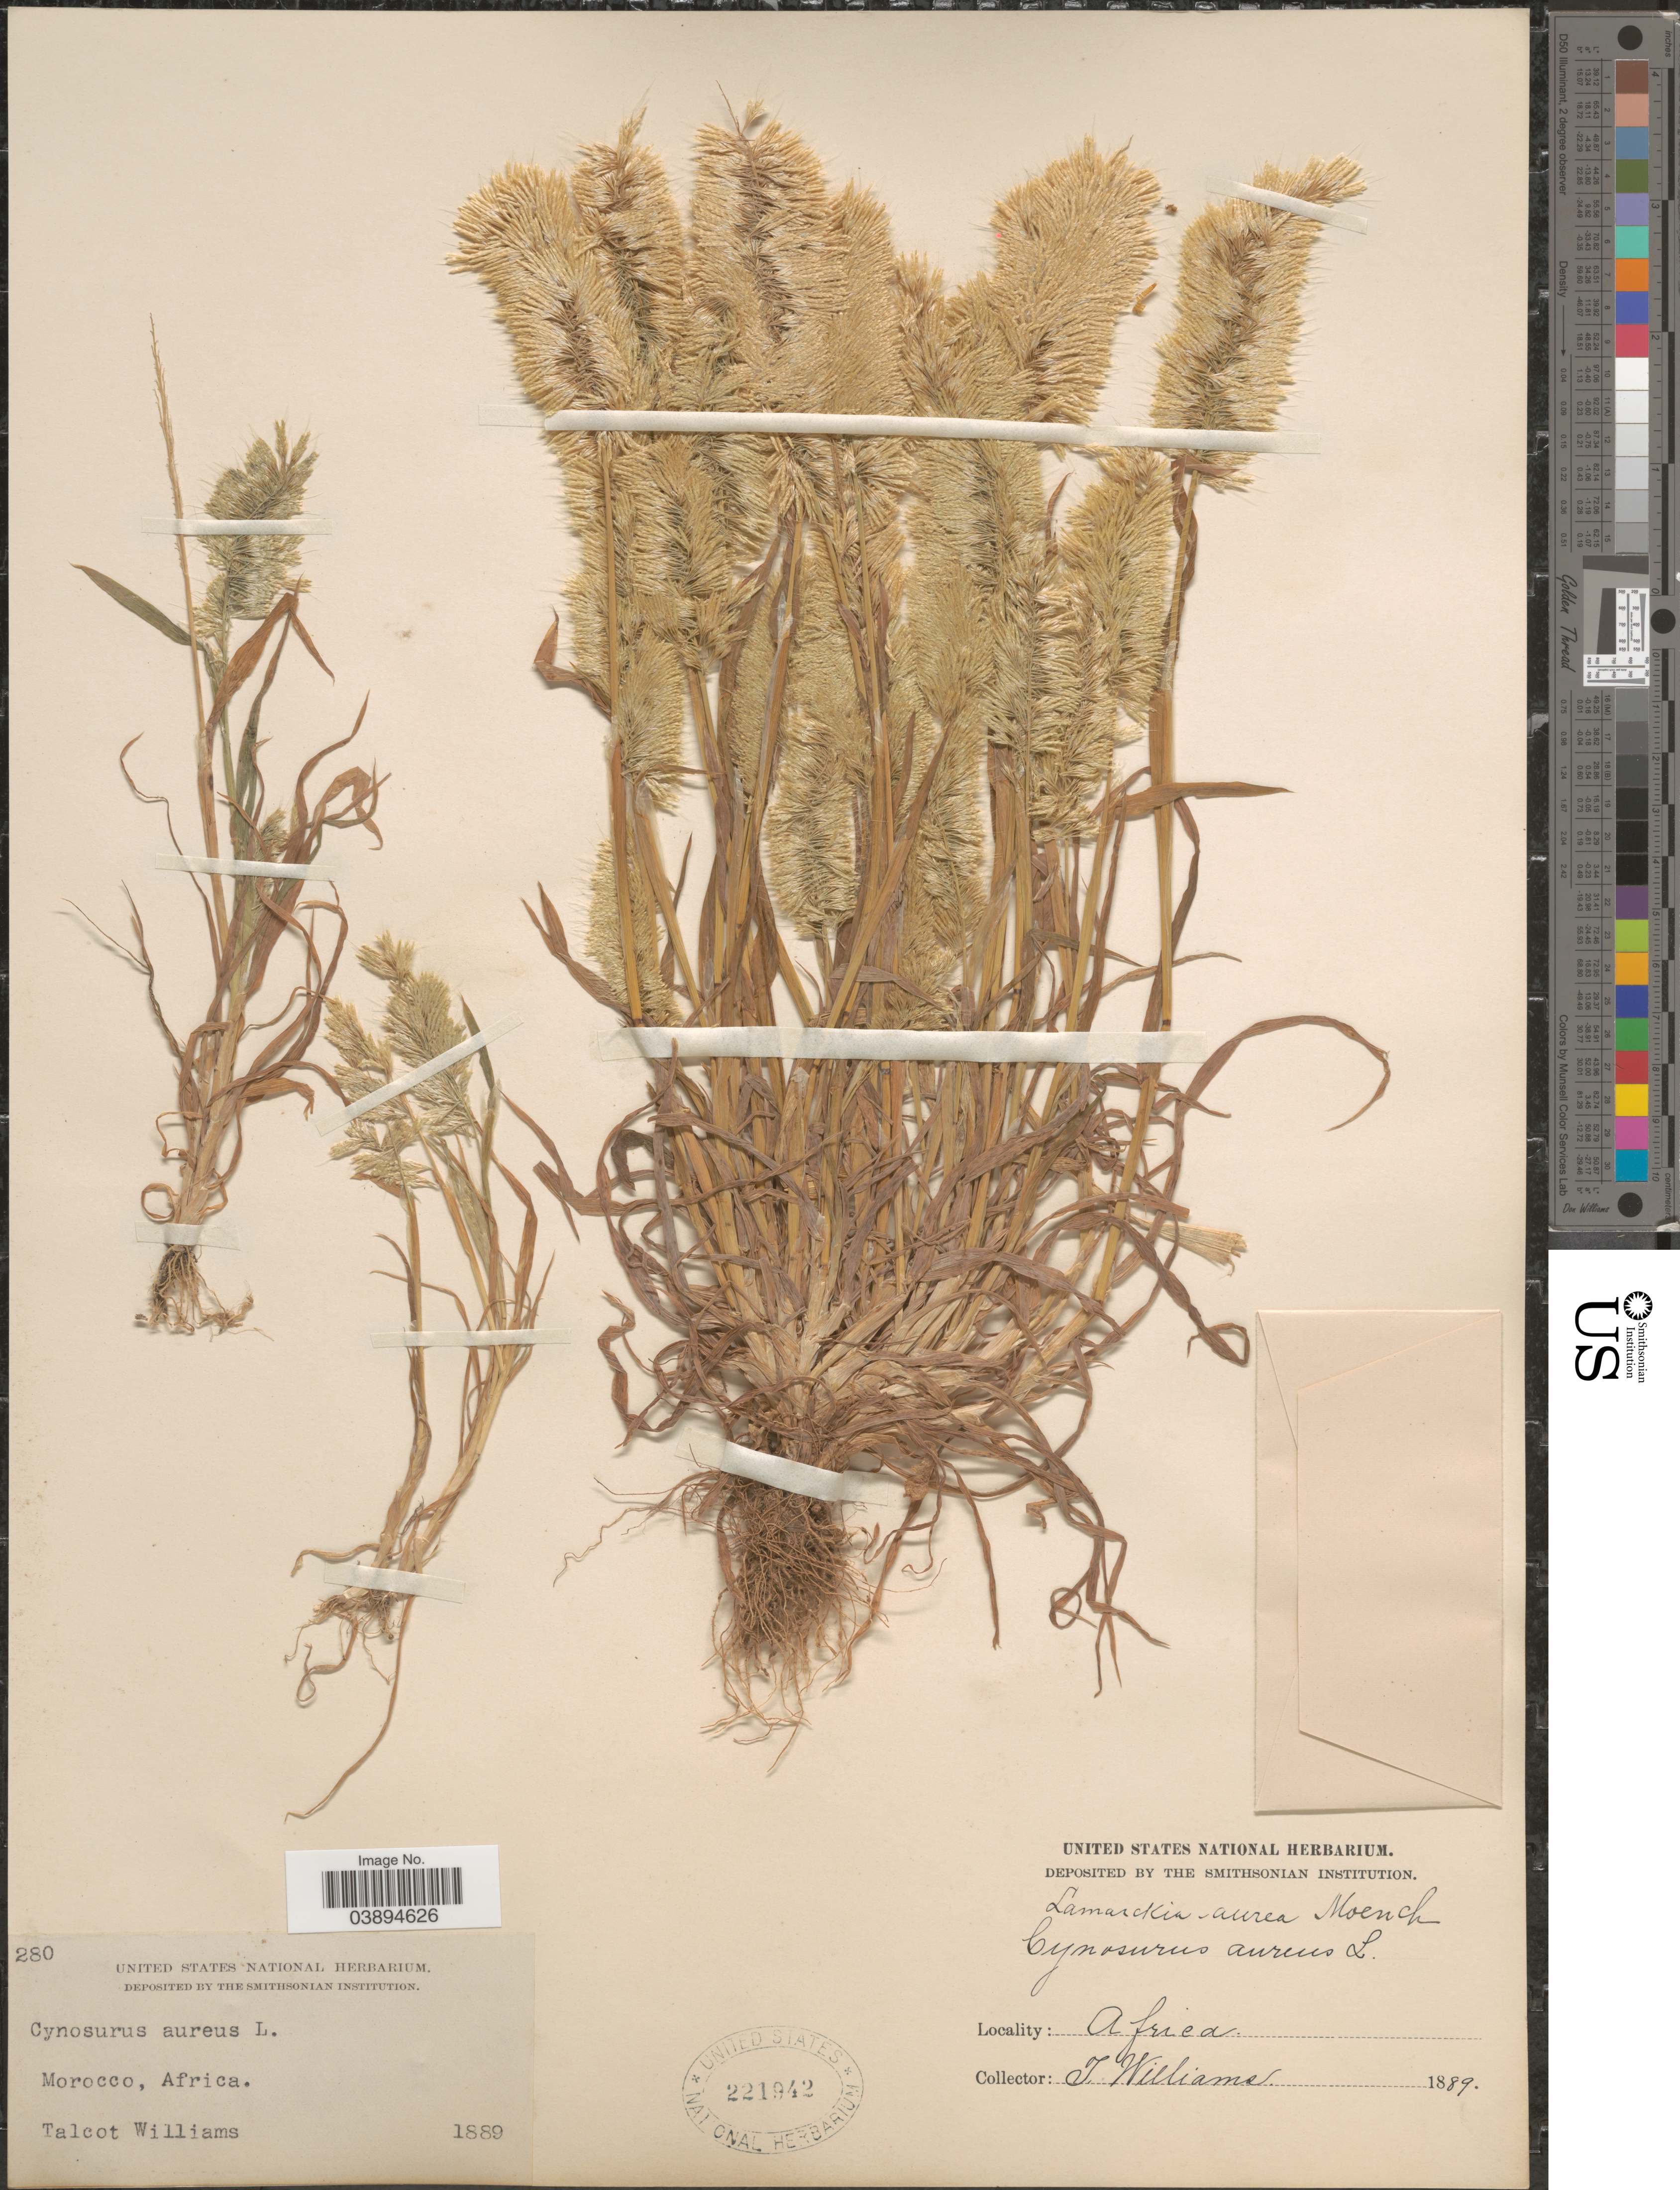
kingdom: Plantae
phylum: Tracheophyta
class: Liliopsida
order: Poales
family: Poaceae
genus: Lamarckia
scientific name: Lamarckia aurea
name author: (L.) Moench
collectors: T. Williams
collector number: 280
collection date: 1889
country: Morocco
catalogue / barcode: US 221942